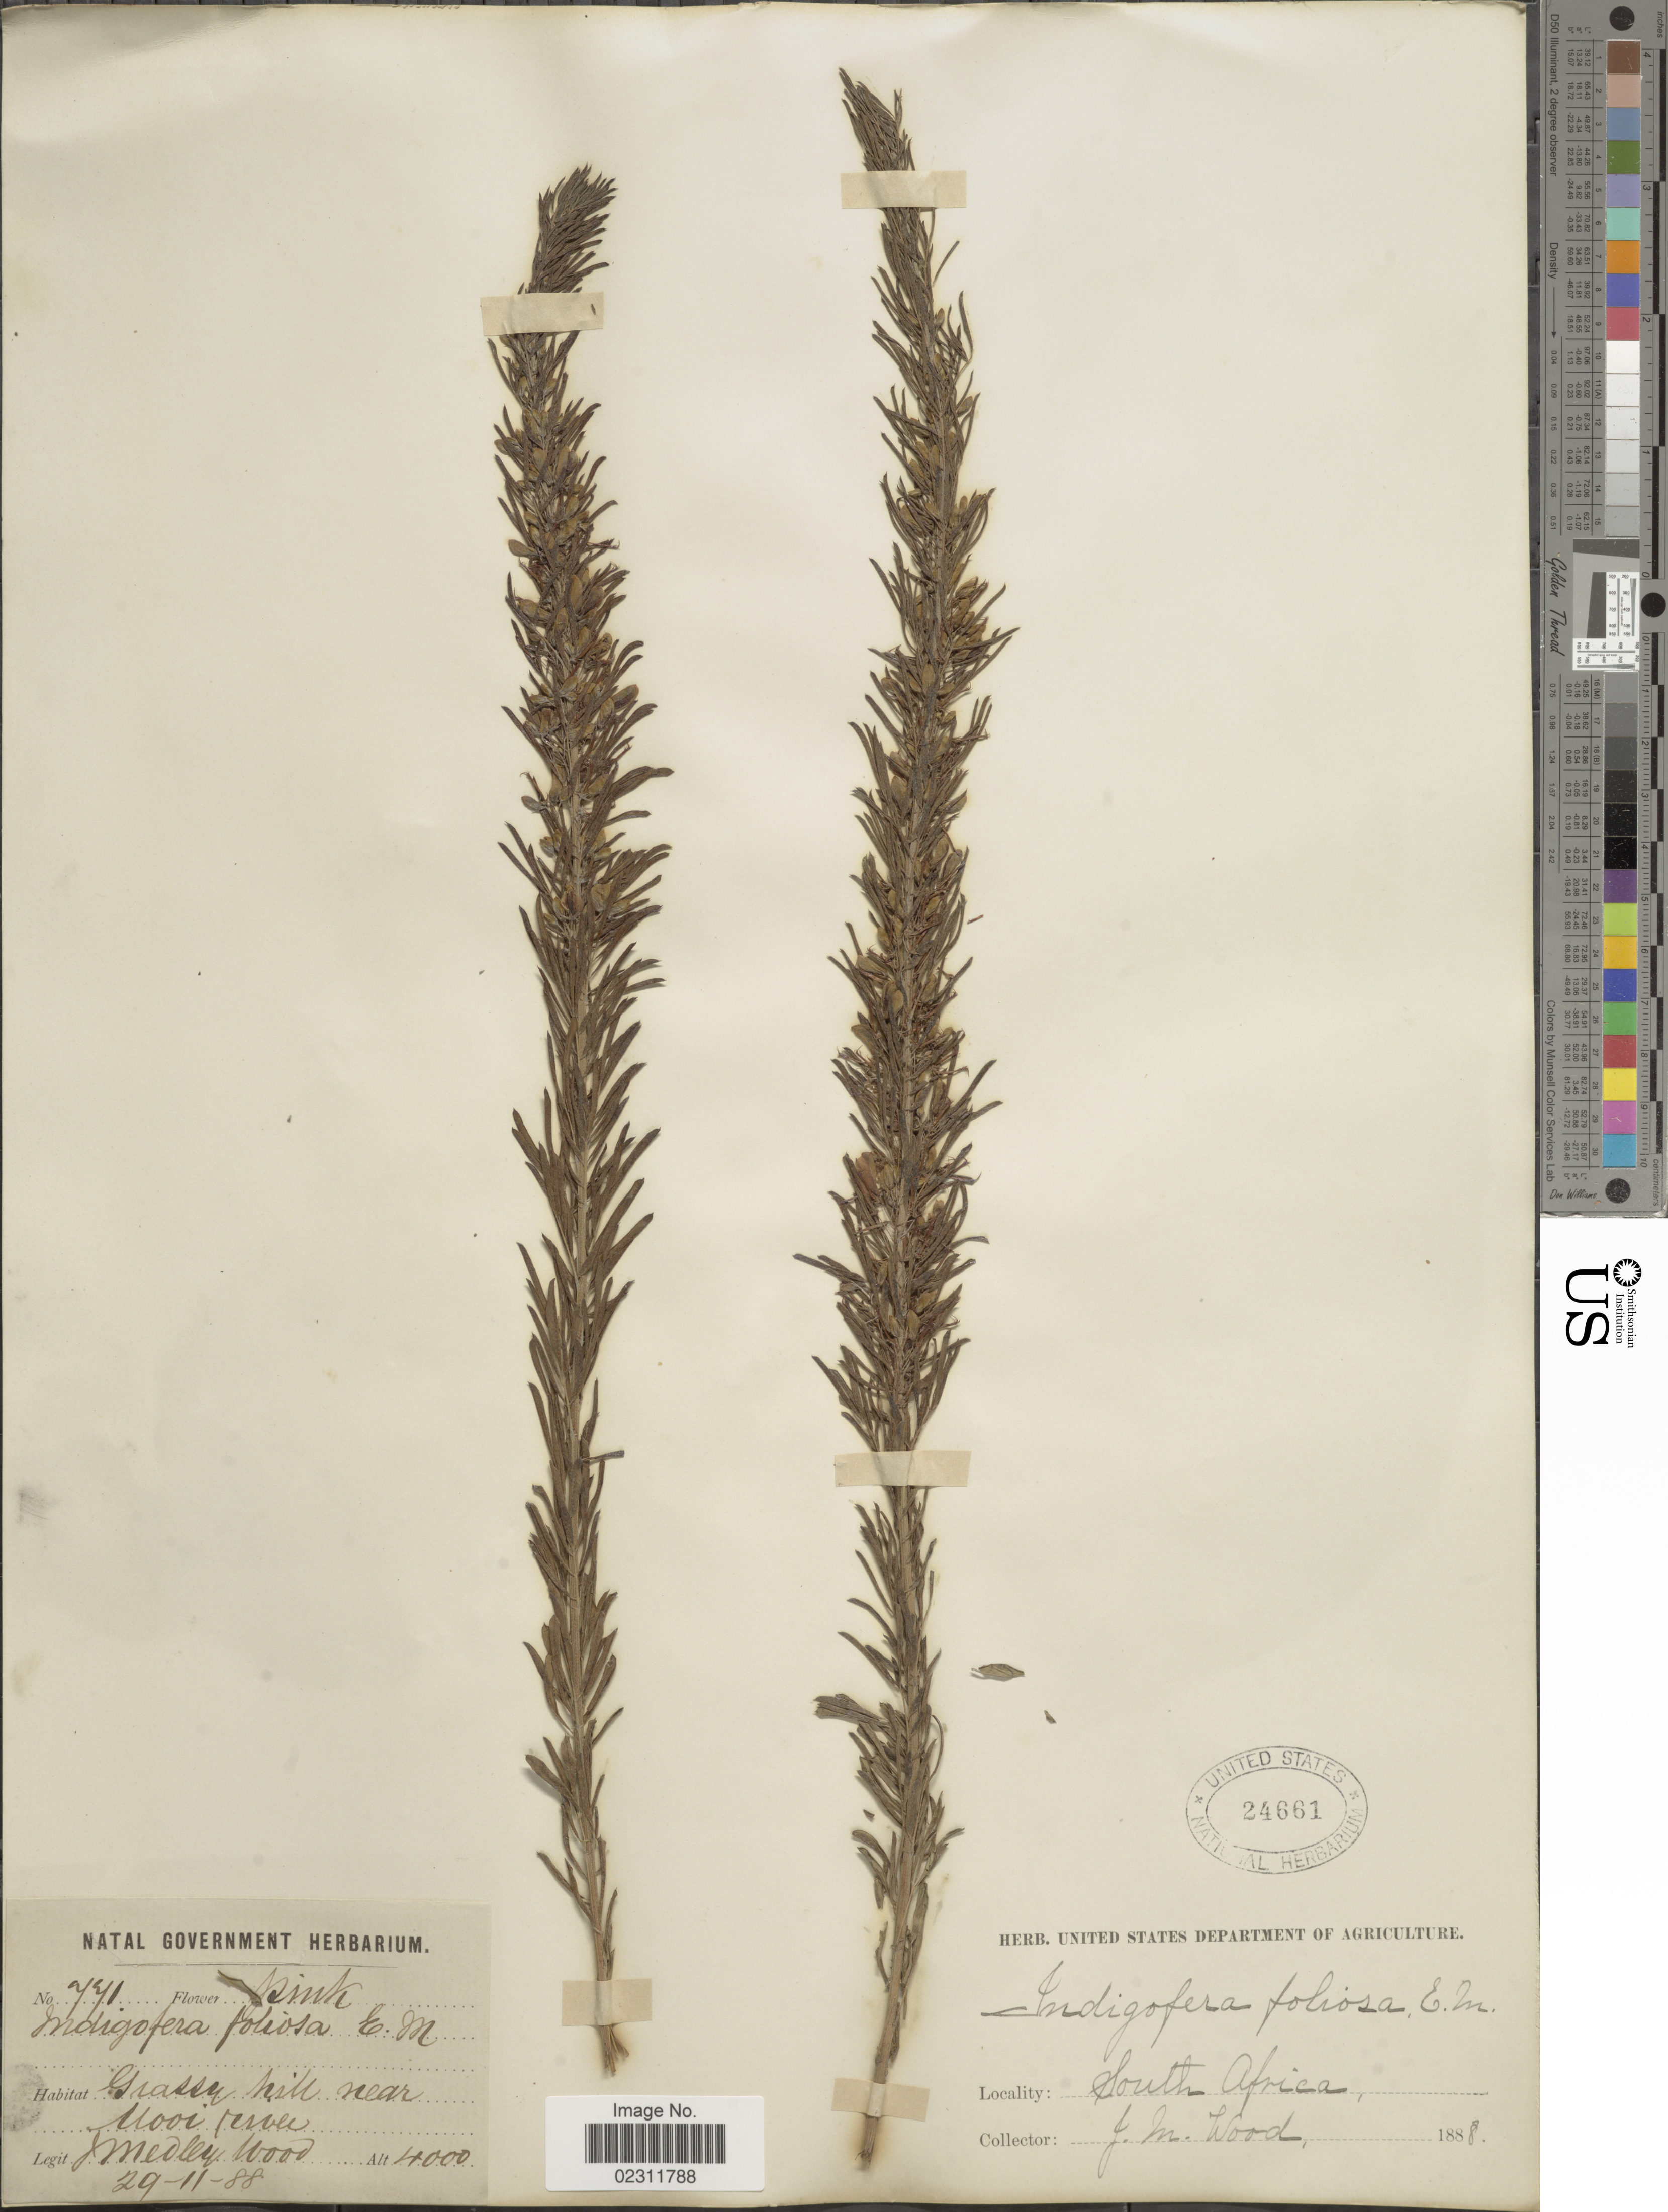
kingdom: Plantae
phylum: Tracheophyta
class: Magnoliopsida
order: Fabales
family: Fabaceae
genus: Indigofera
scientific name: Indigofera foliosa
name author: E. Mey.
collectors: J. Medley Wood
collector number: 771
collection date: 1888-11-29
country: South Africa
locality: Near Mooi River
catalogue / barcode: US 24661